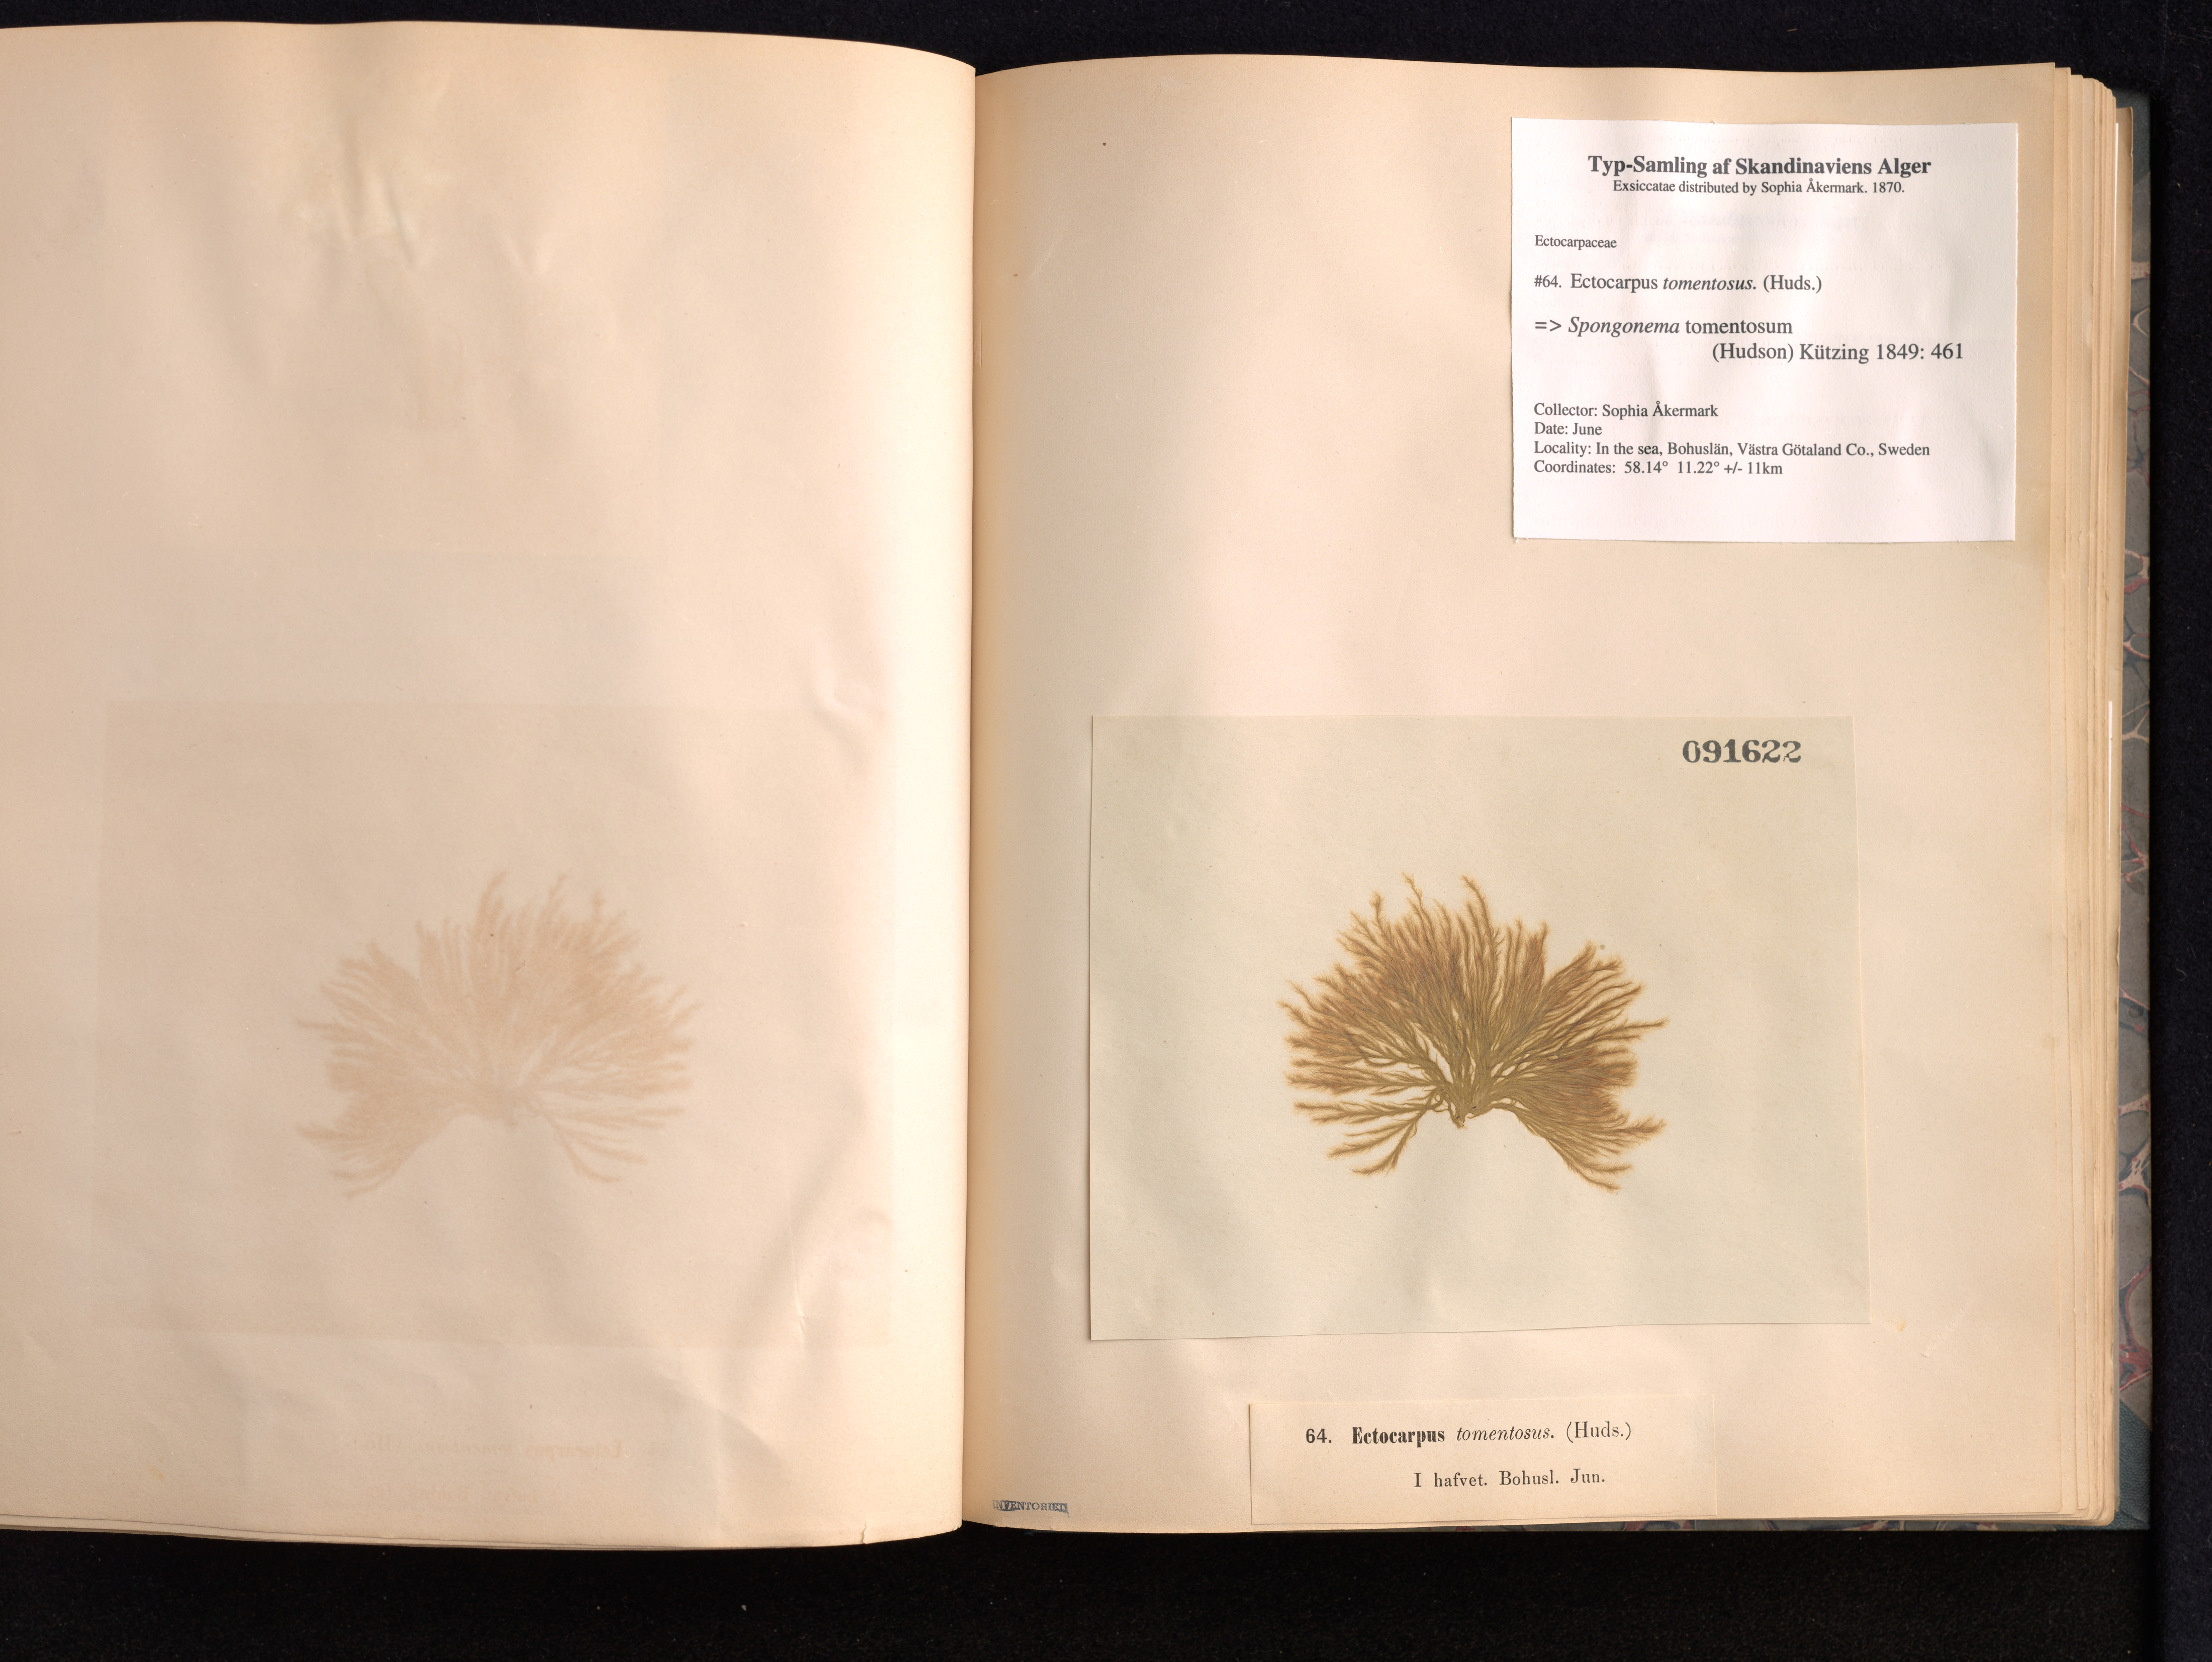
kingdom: Chromista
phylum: Ochrophyta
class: Phaeophyceae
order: Ectocarpales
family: Ectocarpaceae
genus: Spongonema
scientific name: Spongonema tomentosum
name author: (Huds.) Kütz.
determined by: Algae name updating Project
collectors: S. Akermark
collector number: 64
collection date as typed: Jun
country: Sweden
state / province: Västra Götaland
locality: Bohuslan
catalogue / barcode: US 91622